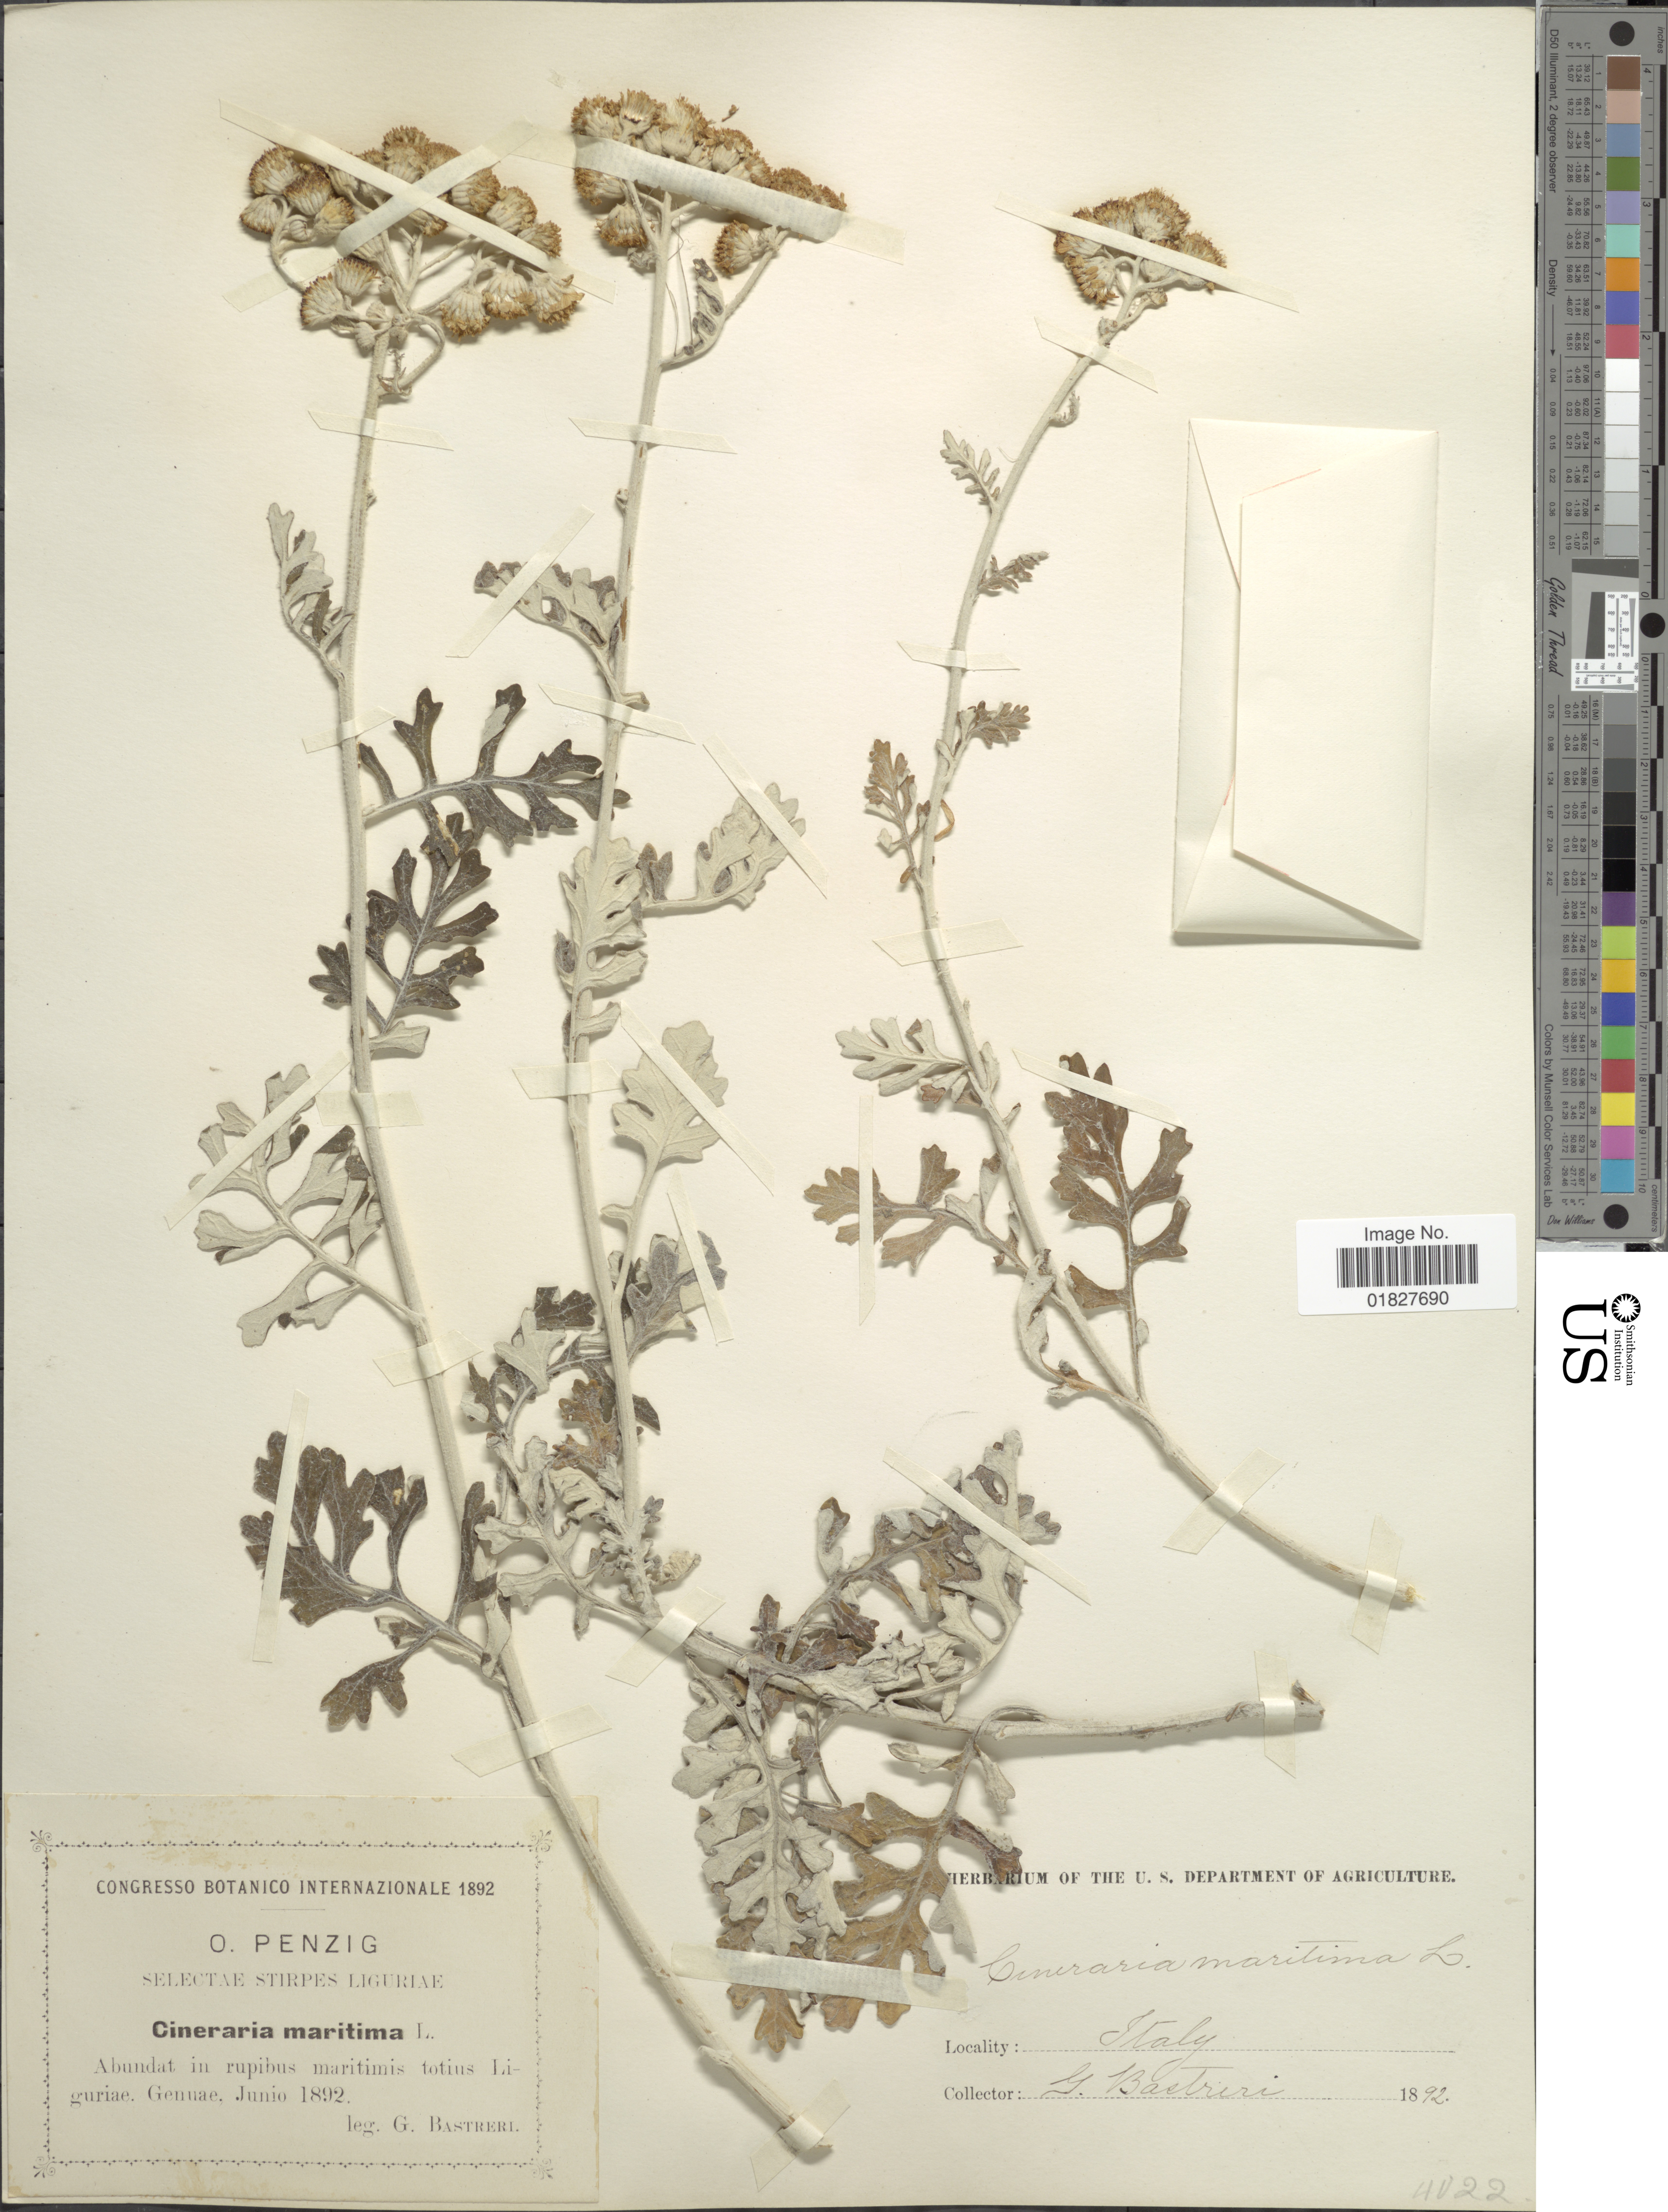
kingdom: Plantae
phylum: Tracheophyta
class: Magnoliopsida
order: Asterales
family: Asteraceae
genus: Cineraria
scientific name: Cineraria maritima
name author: (L.) L.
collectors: G. Bastreri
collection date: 1892-06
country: Italy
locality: Maritimis totius Liguriae